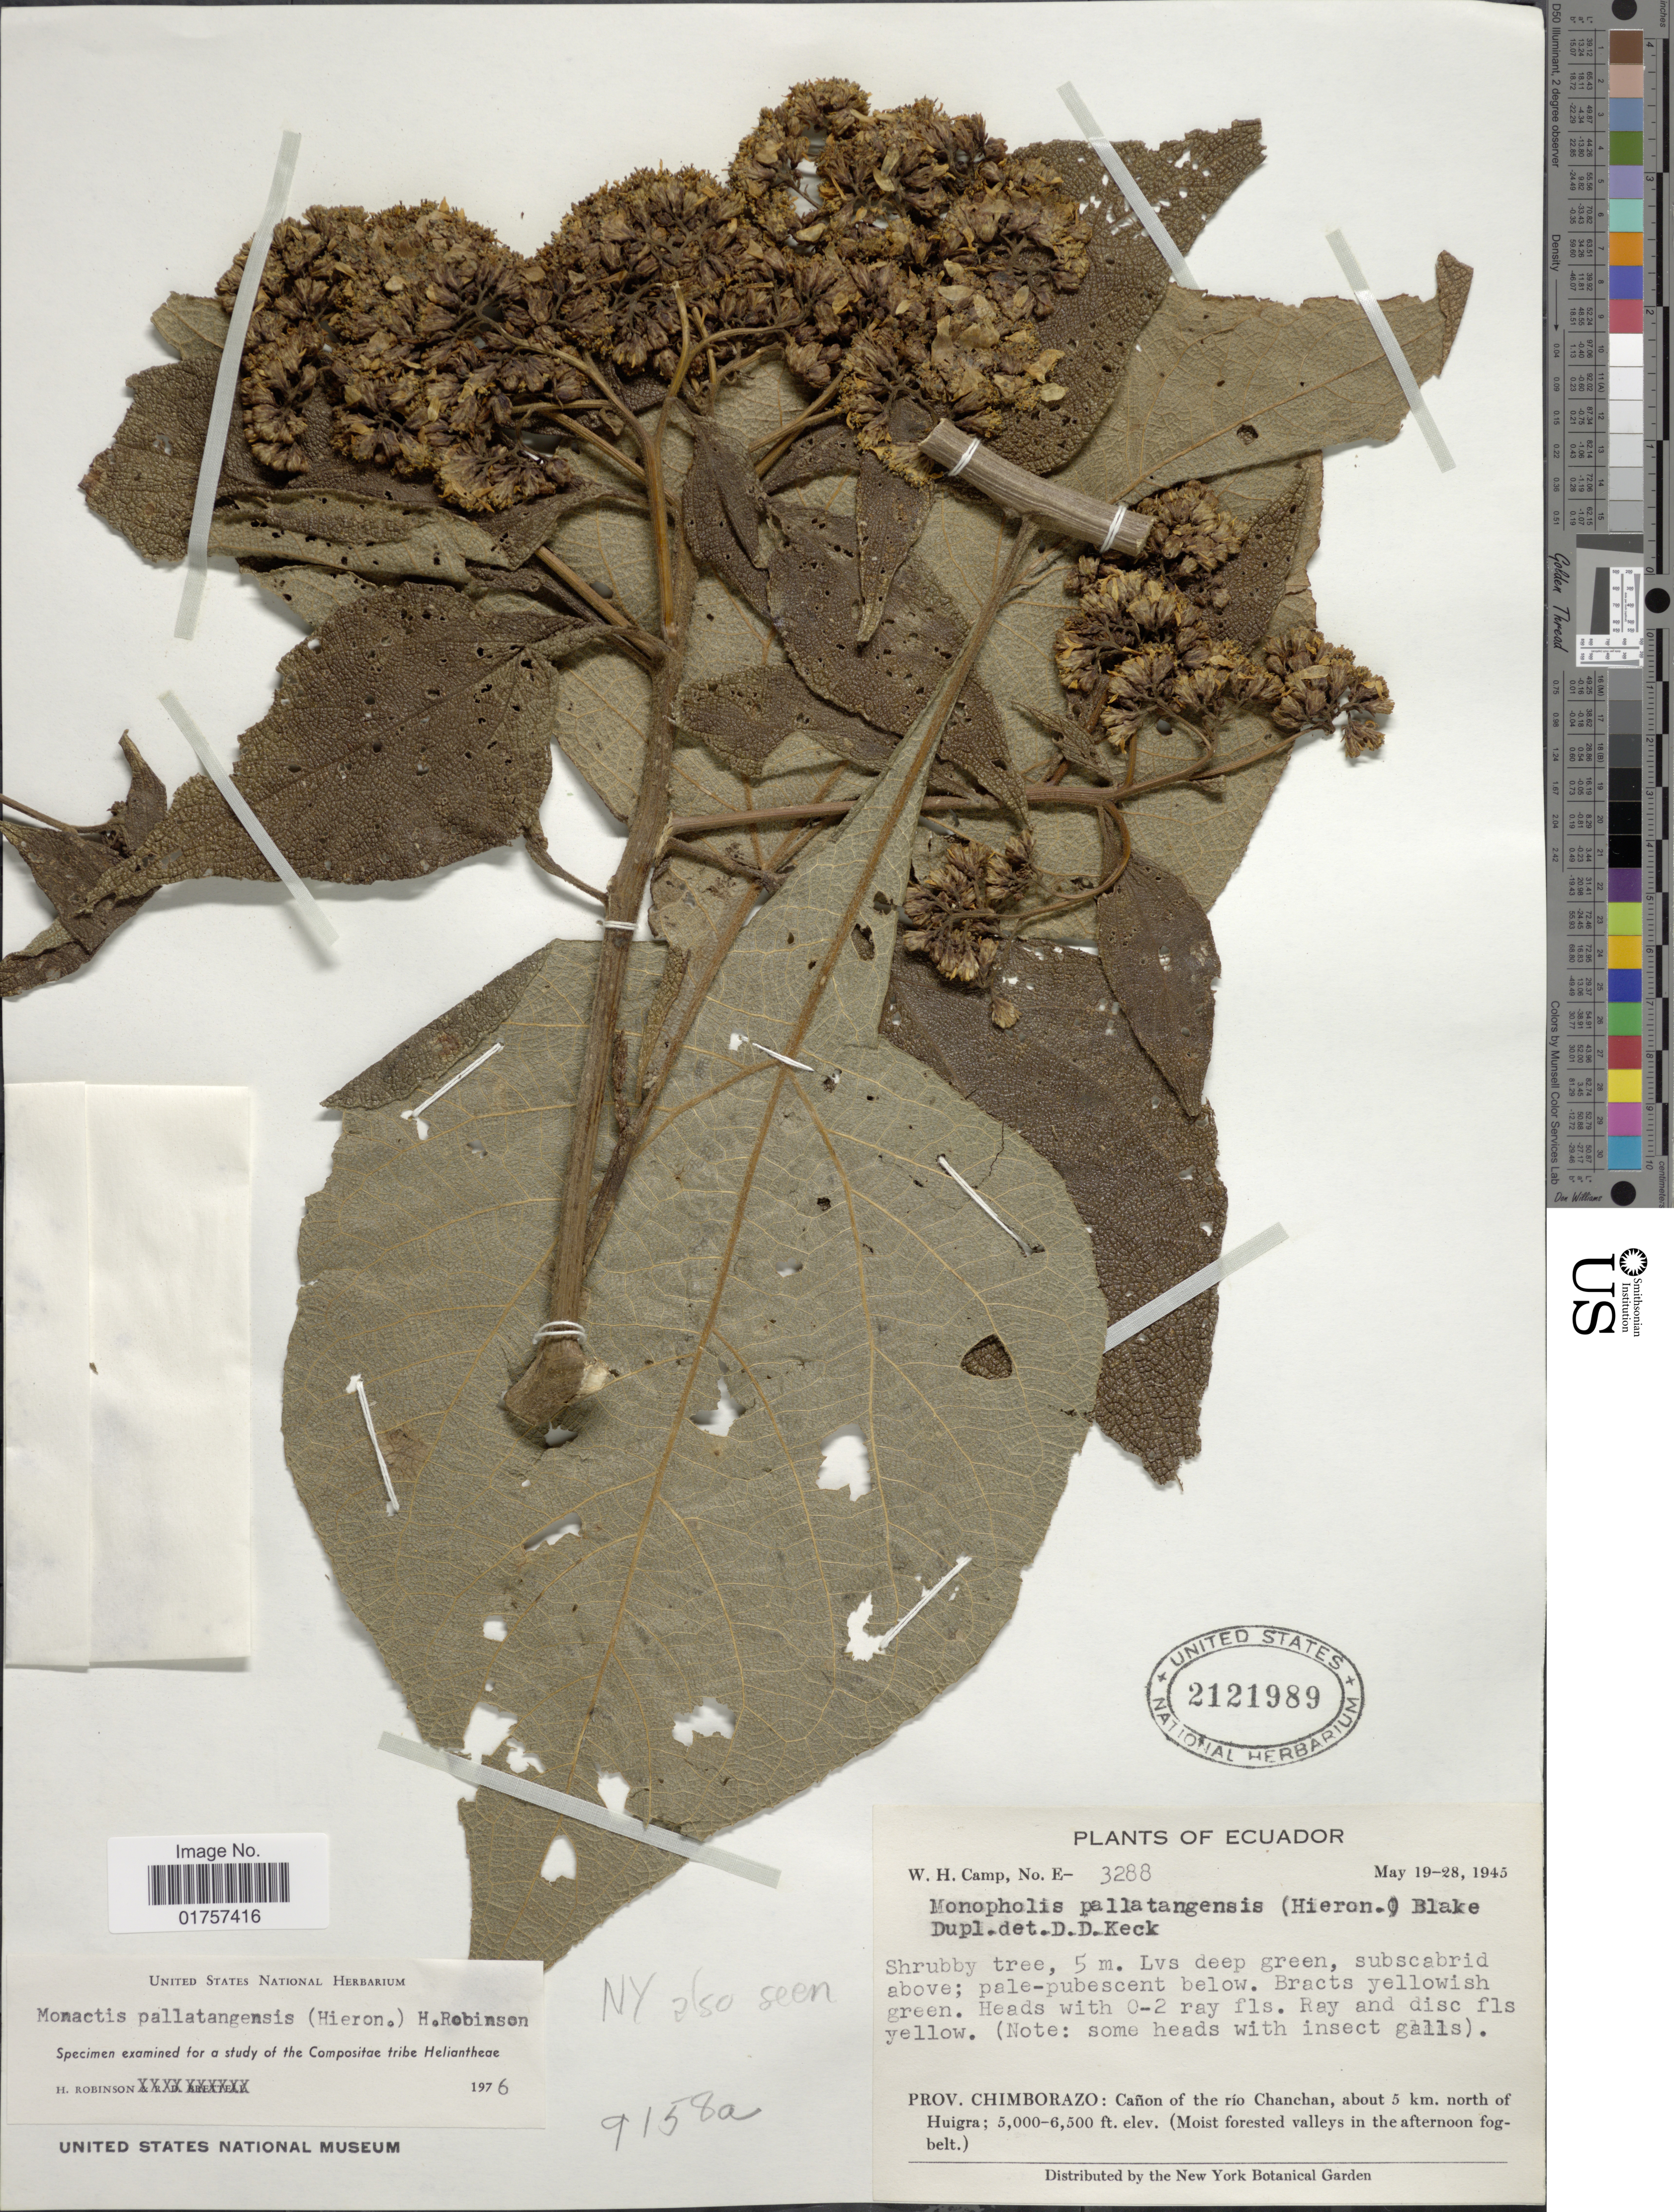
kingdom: Plantae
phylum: Tracheophyta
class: Magnoliopsida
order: Asterales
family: Asteraceae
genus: Monactis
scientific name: Monactis pallatangensis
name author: (Hieron.) H. Rob.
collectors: W. H. Camp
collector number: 3288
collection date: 1945-05-19/1945-05-28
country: Ecuador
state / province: Chimborazo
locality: Cañon of the río Chanchan, about 5 km. north of Huigra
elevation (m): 1524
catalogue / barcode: US 2121989